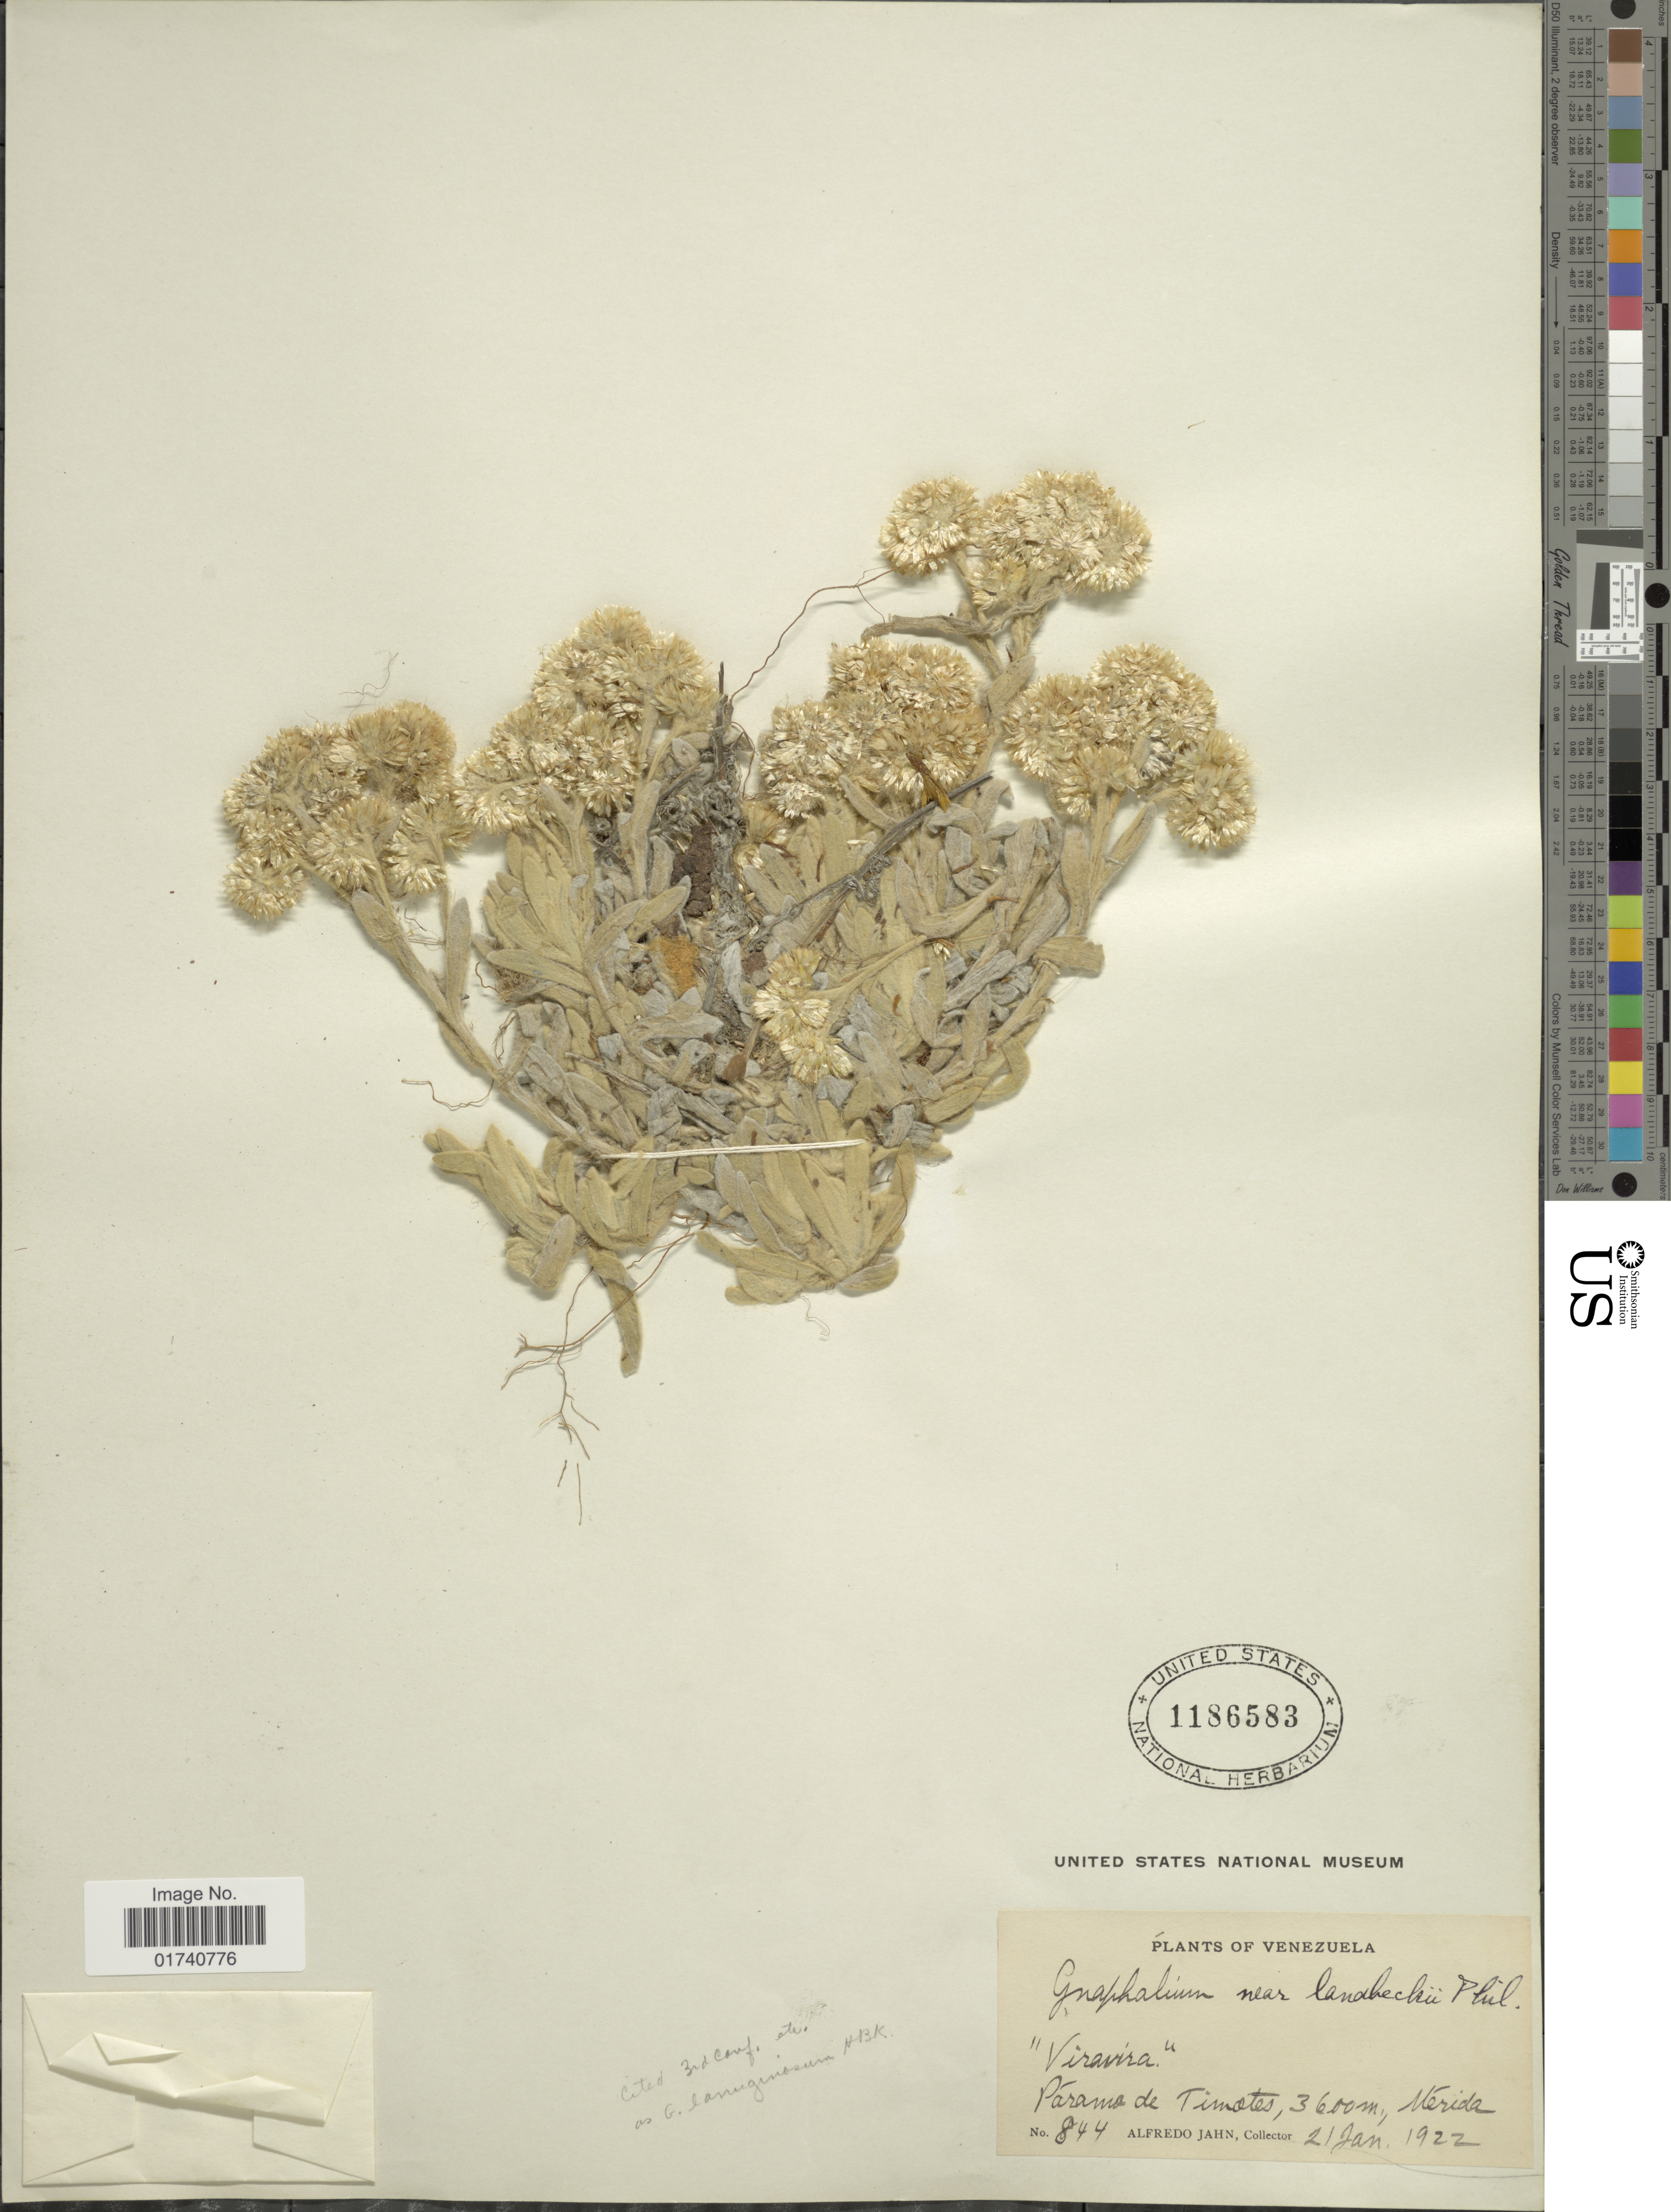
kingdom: Plantae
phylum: Tracheophyta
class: Magnoliopsida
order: Asterales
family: Asteraceae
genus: Pseudognaphalium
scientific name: Pseudognaphalium moritizianum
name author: (Klatt) V.M. Badillo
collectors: A. Jahn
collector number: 844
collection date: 1922-01-21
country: Venezuela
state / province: Mérida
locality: Viravira. Paramo de Timates.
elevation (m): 3600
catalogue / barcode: US 1186583